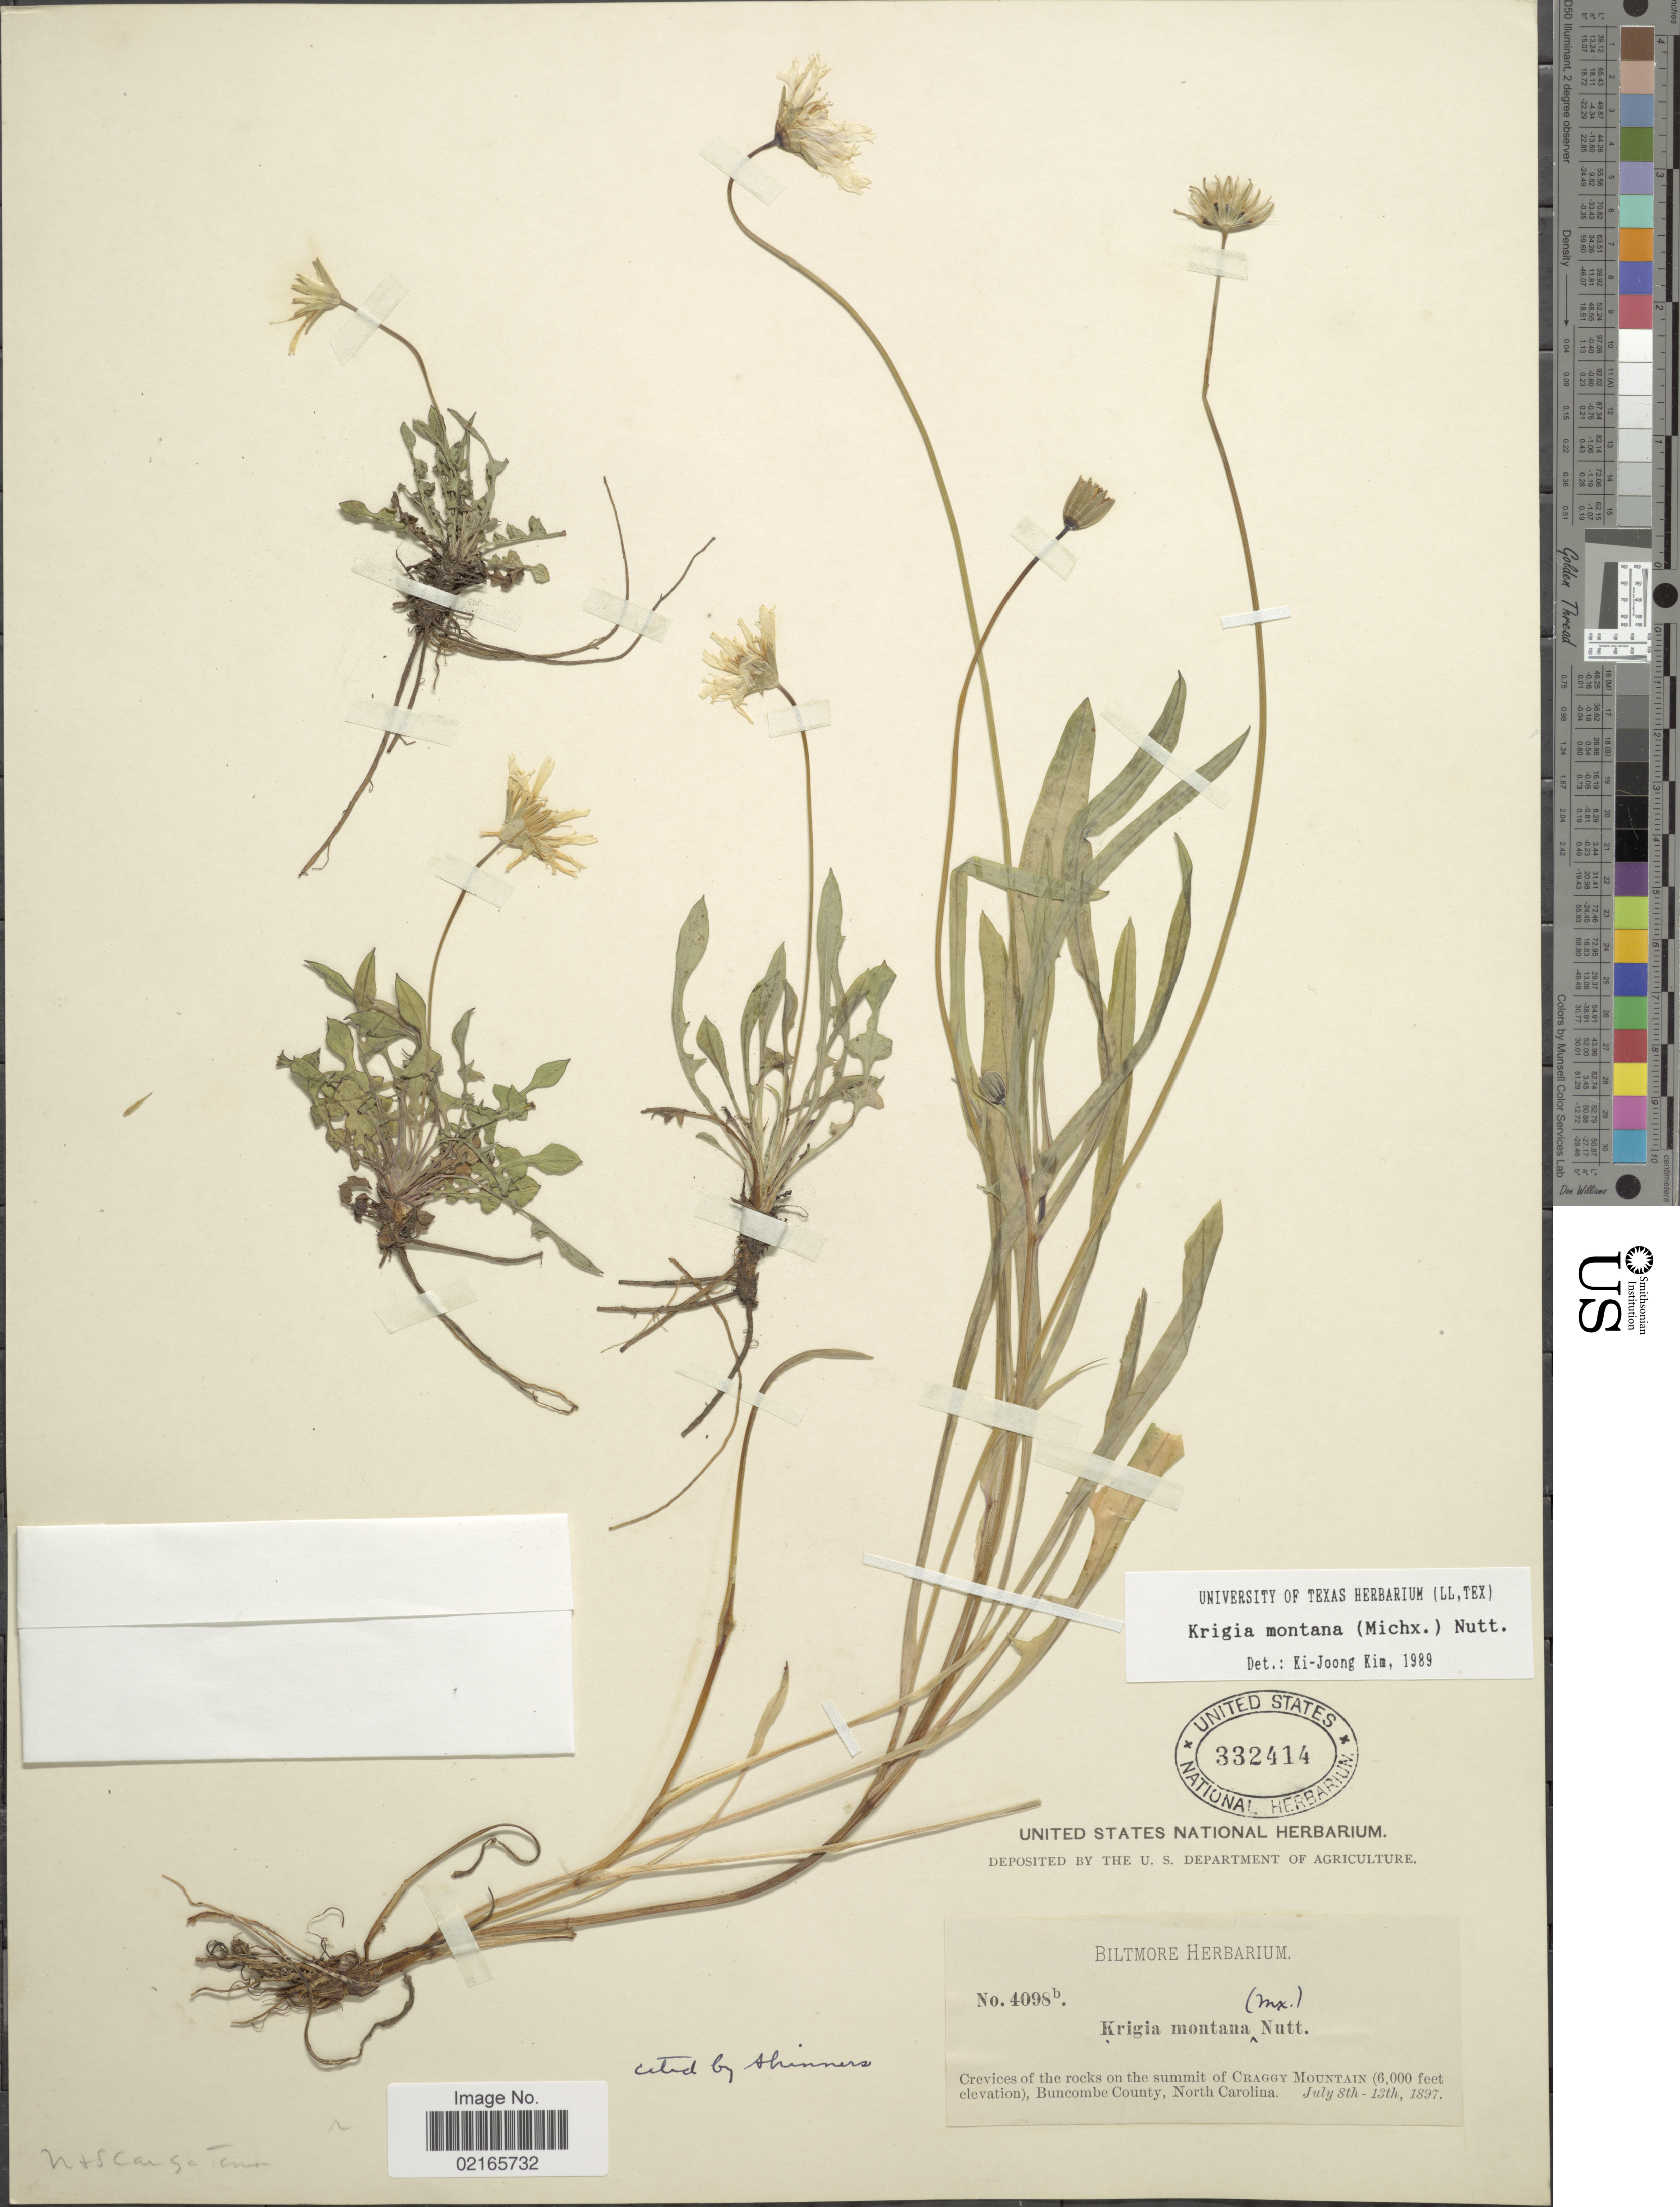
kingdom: Plantae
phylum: Tracheophyta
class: Magnoliopsida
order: Asterales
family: Asteraceae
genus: Krigia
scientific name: Krigia montana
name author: Nutt.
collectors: ex herb. Biltmore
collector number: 4098b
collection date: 1897-07-08/1897-07-13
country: United States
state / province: North Carolina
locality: Crevices of the rocks on the summit of Craggy Mountain, Buncombe County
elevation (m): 1829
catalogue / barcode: US 332414